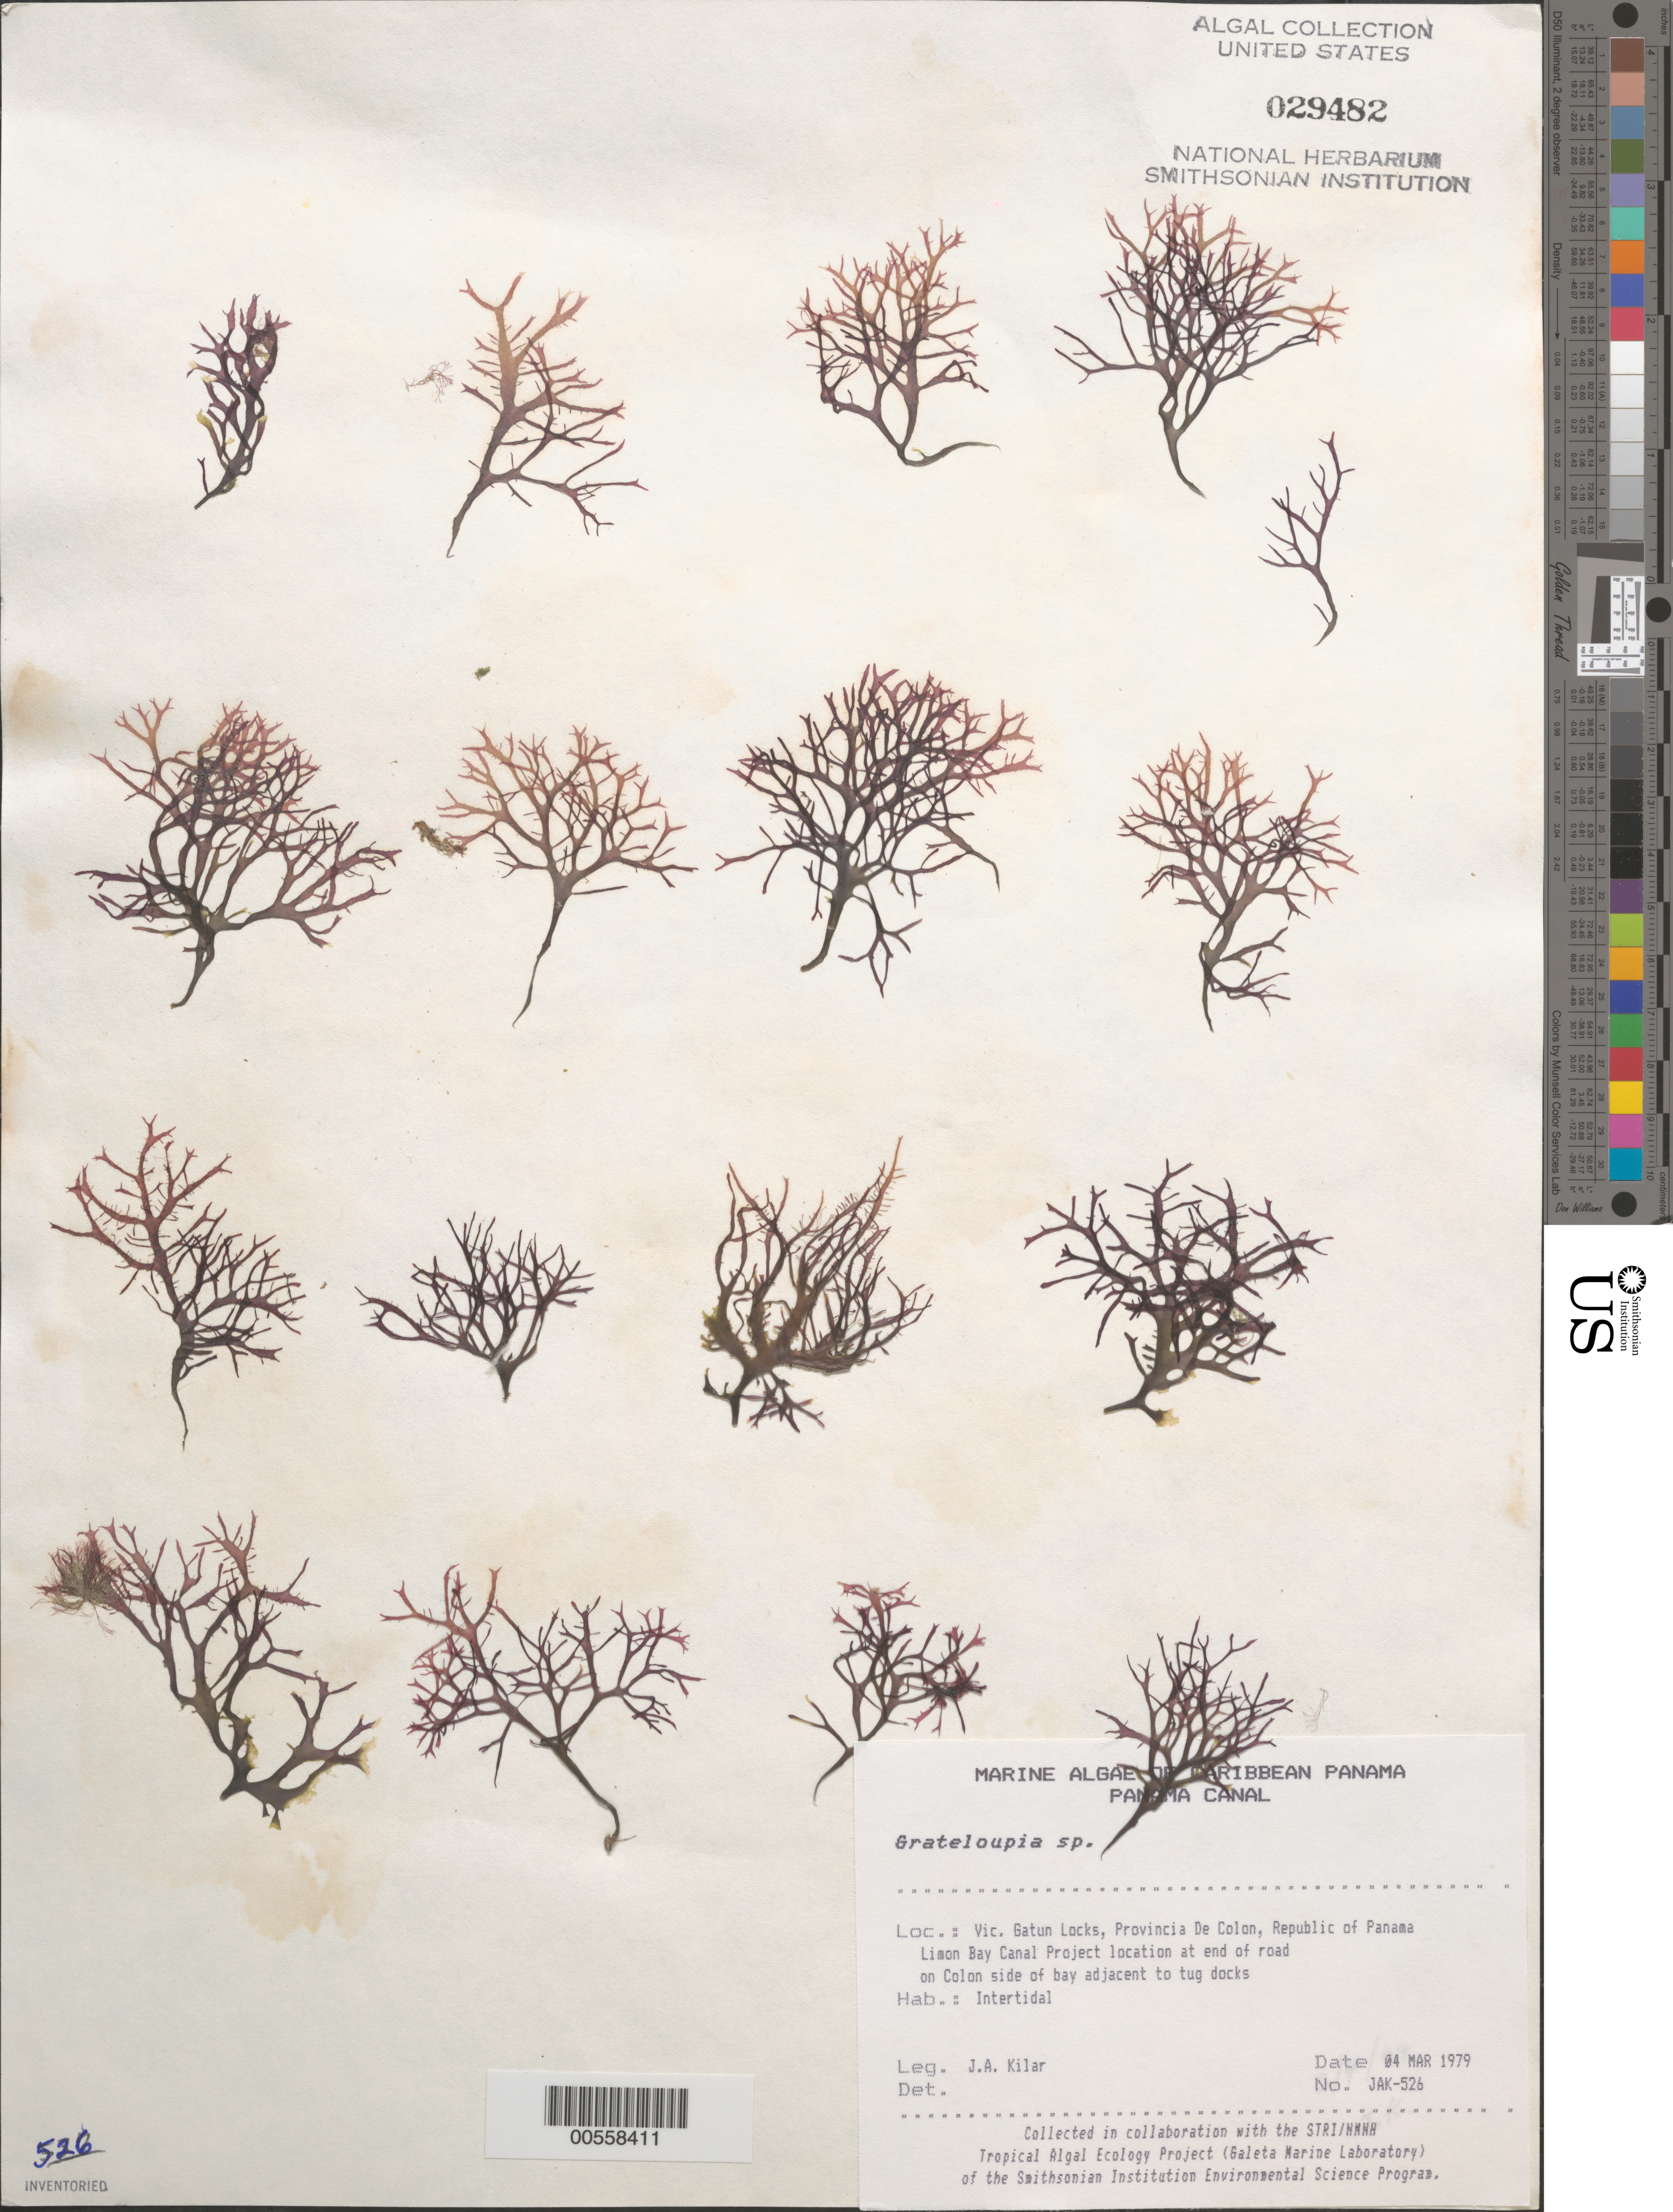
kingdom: Plantae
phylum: Rhodophyta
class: Florideophyceae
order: Halymeniales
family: Halymeniaceae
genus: Grateloupia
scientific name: Grateloupia sp.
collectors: J. A. Kilar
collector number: JAK-526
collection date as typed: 04 Mar 1979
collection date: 1979-03-04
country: Panama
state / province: Colón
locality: Gatun Locks area, Limon Bay Canal, Panama Canal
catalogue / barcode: US 29482